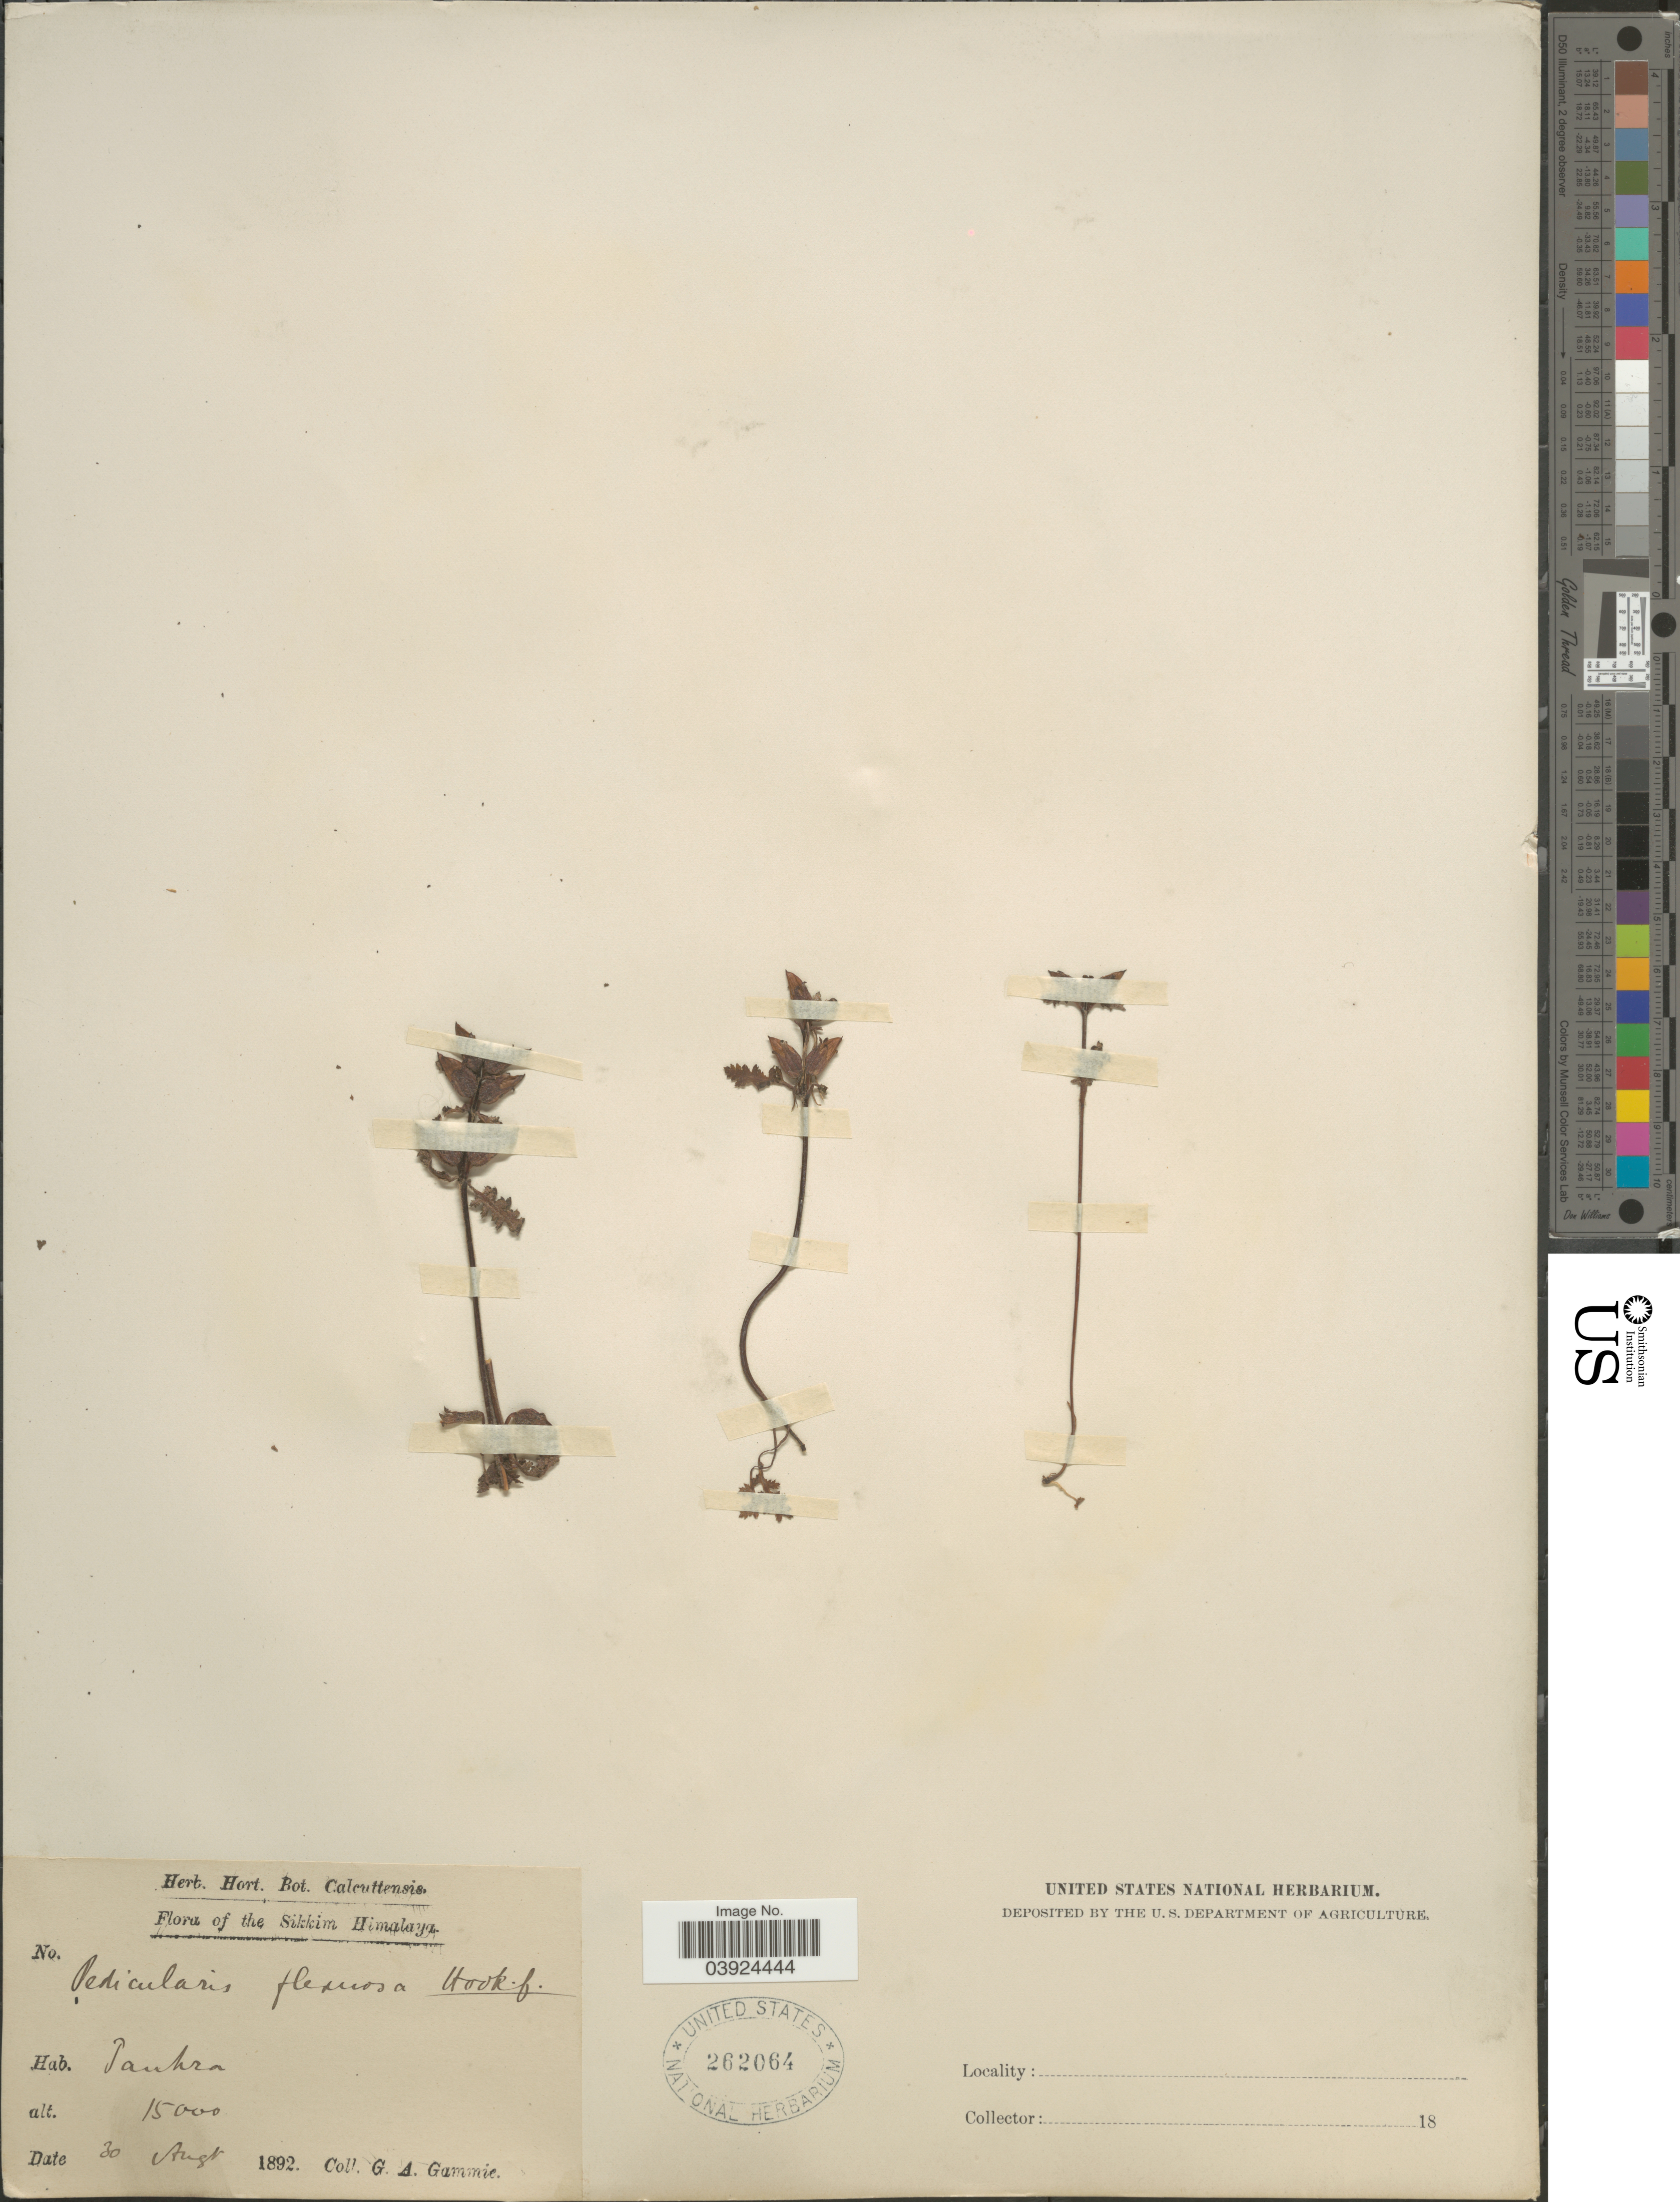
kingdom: Plantae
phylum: Tracheophyta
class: Magnoliopsida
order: Lamiales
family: Orobanchaceae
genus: Pedicularis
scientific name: Pedicularis flexuosa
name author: Hook. f.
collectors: G. Gammie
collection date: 1892-08-30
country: India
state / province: Sikkim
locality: The Sikkim Himalaya. Tankra.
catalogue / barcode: US 262064